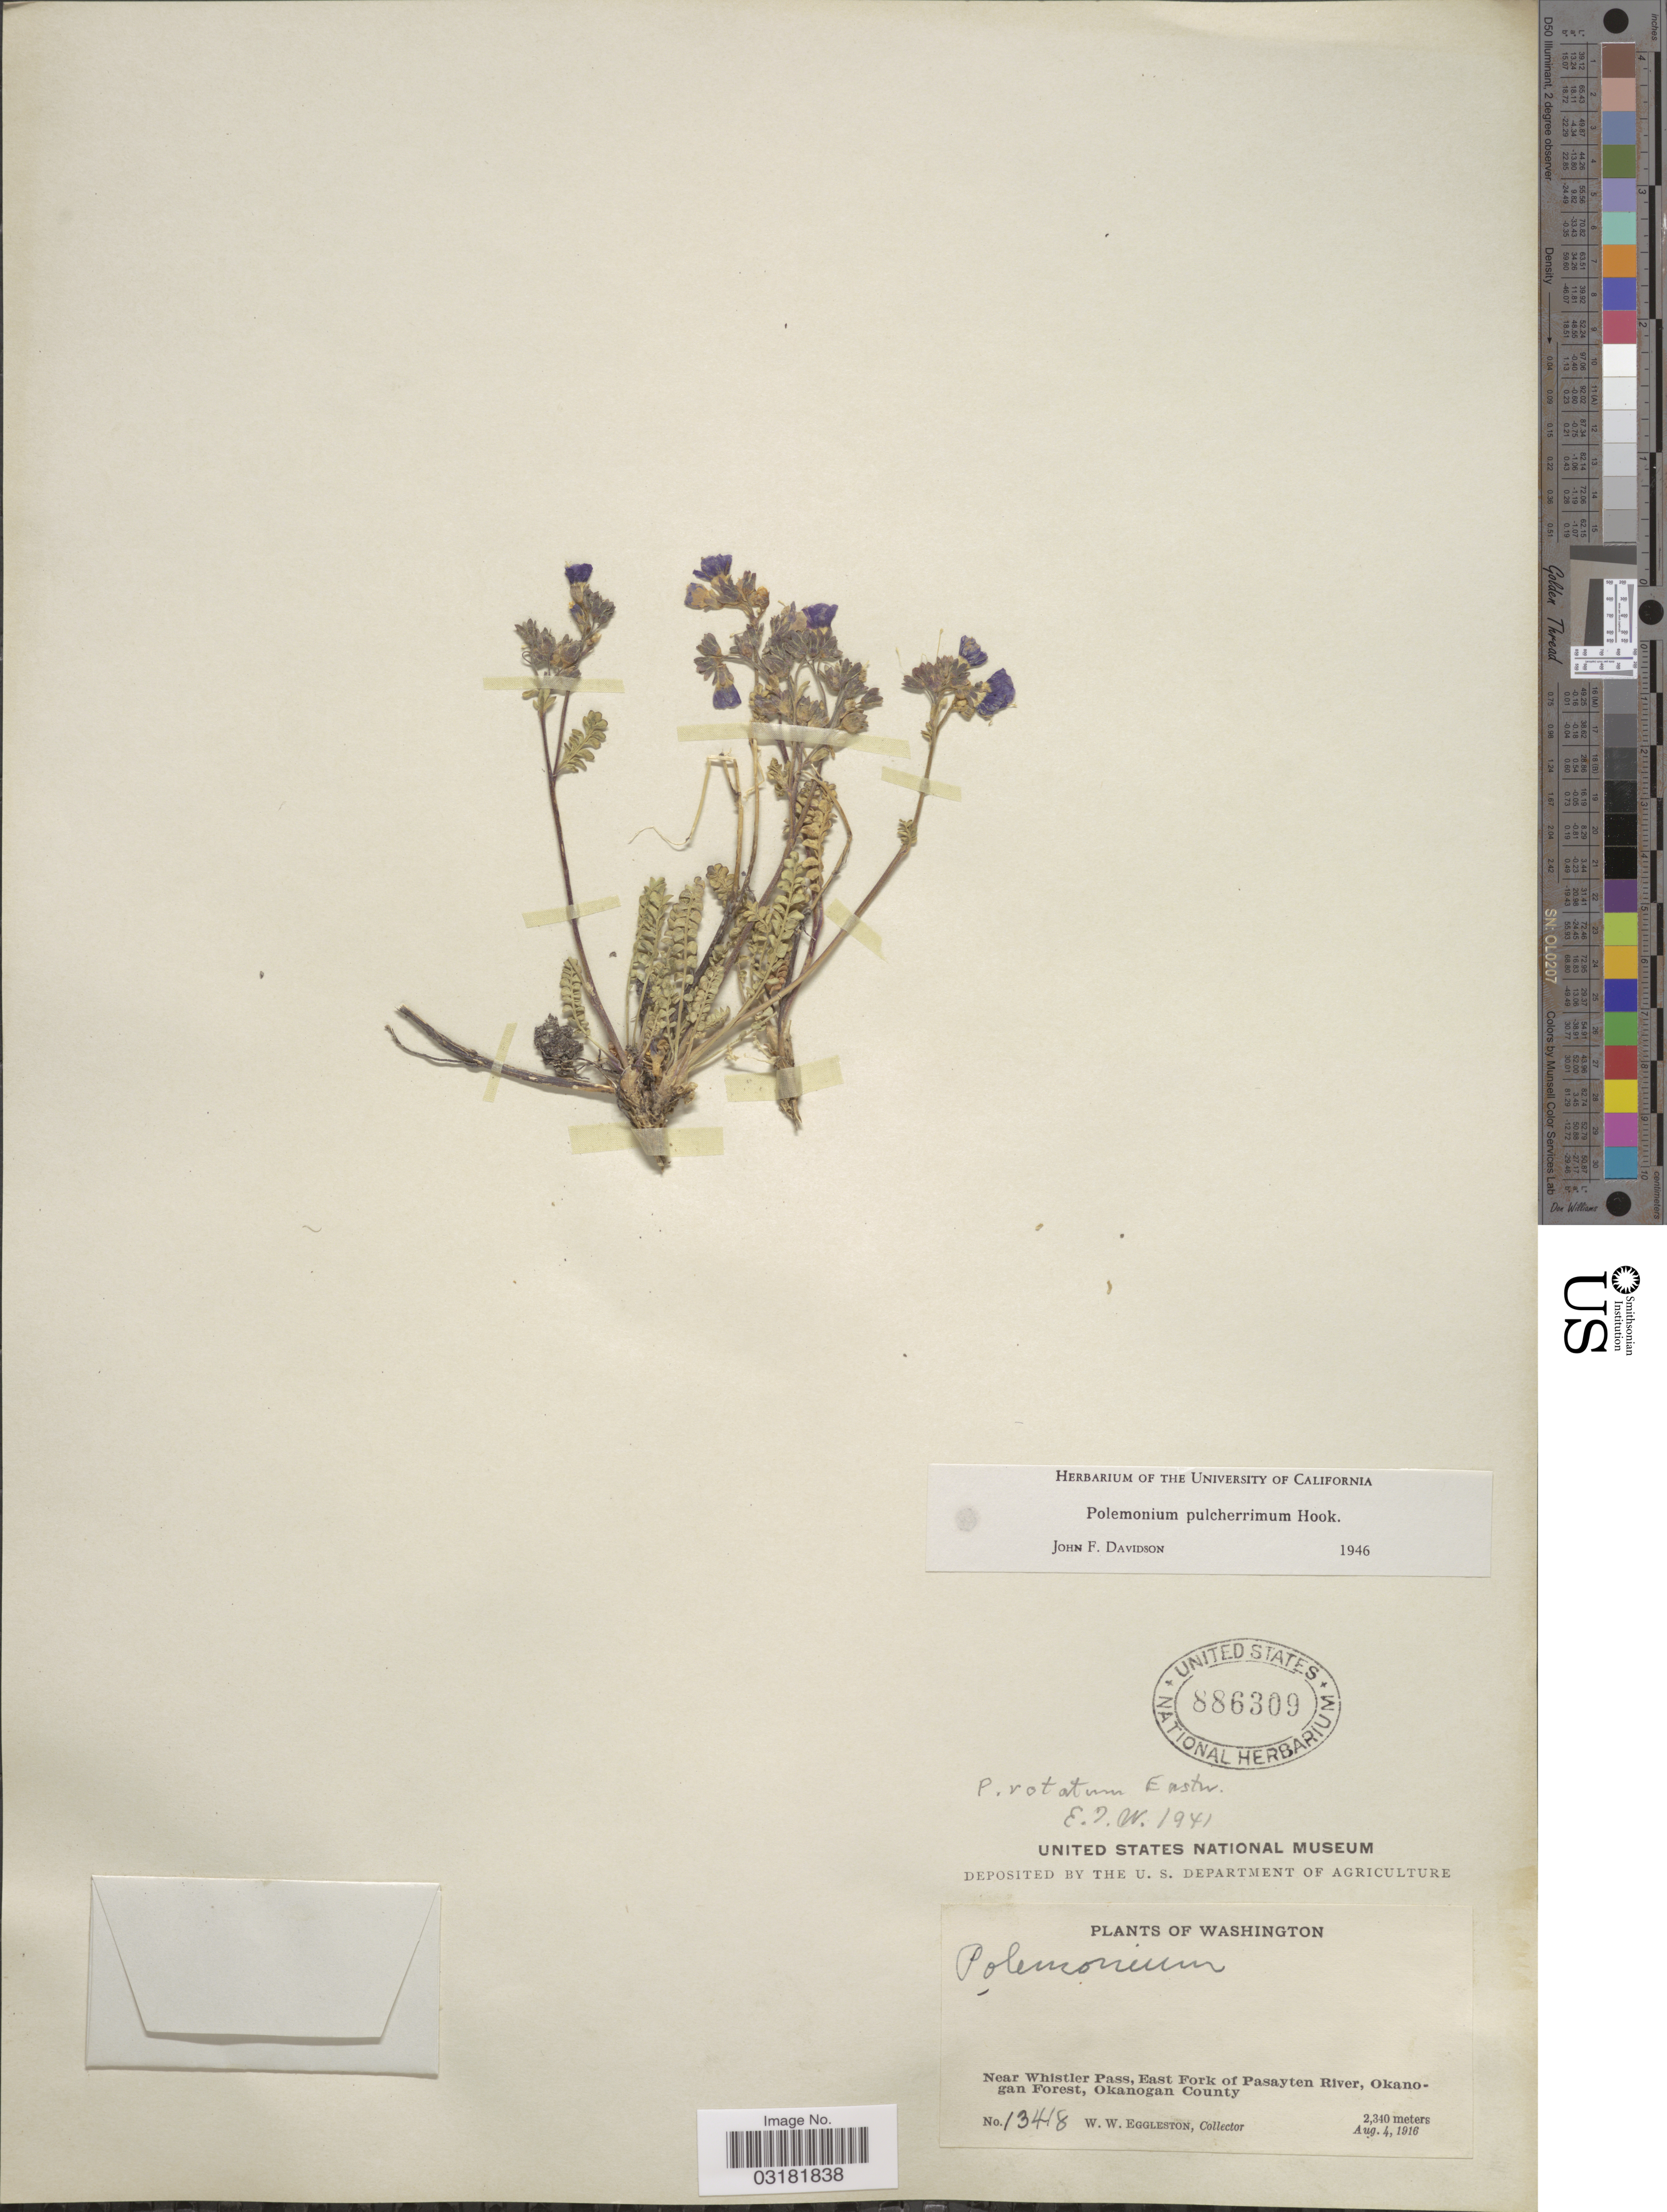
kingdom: Plantae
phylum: Tracheophyta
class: Magnoliopsida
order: Ericales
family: Polemoniaceae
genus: Polemonium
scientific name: Polemonium pulcherrimum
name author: Hook.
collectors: W. W. Eggleston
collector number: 13418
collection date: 1916-08-04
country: United States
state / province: Washington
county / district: Okanogan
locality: Near Whistler Pass, East Fork of Pasayten River, Okanogan Forest, Okanogan County.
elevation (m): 2340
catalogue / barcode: US 886309